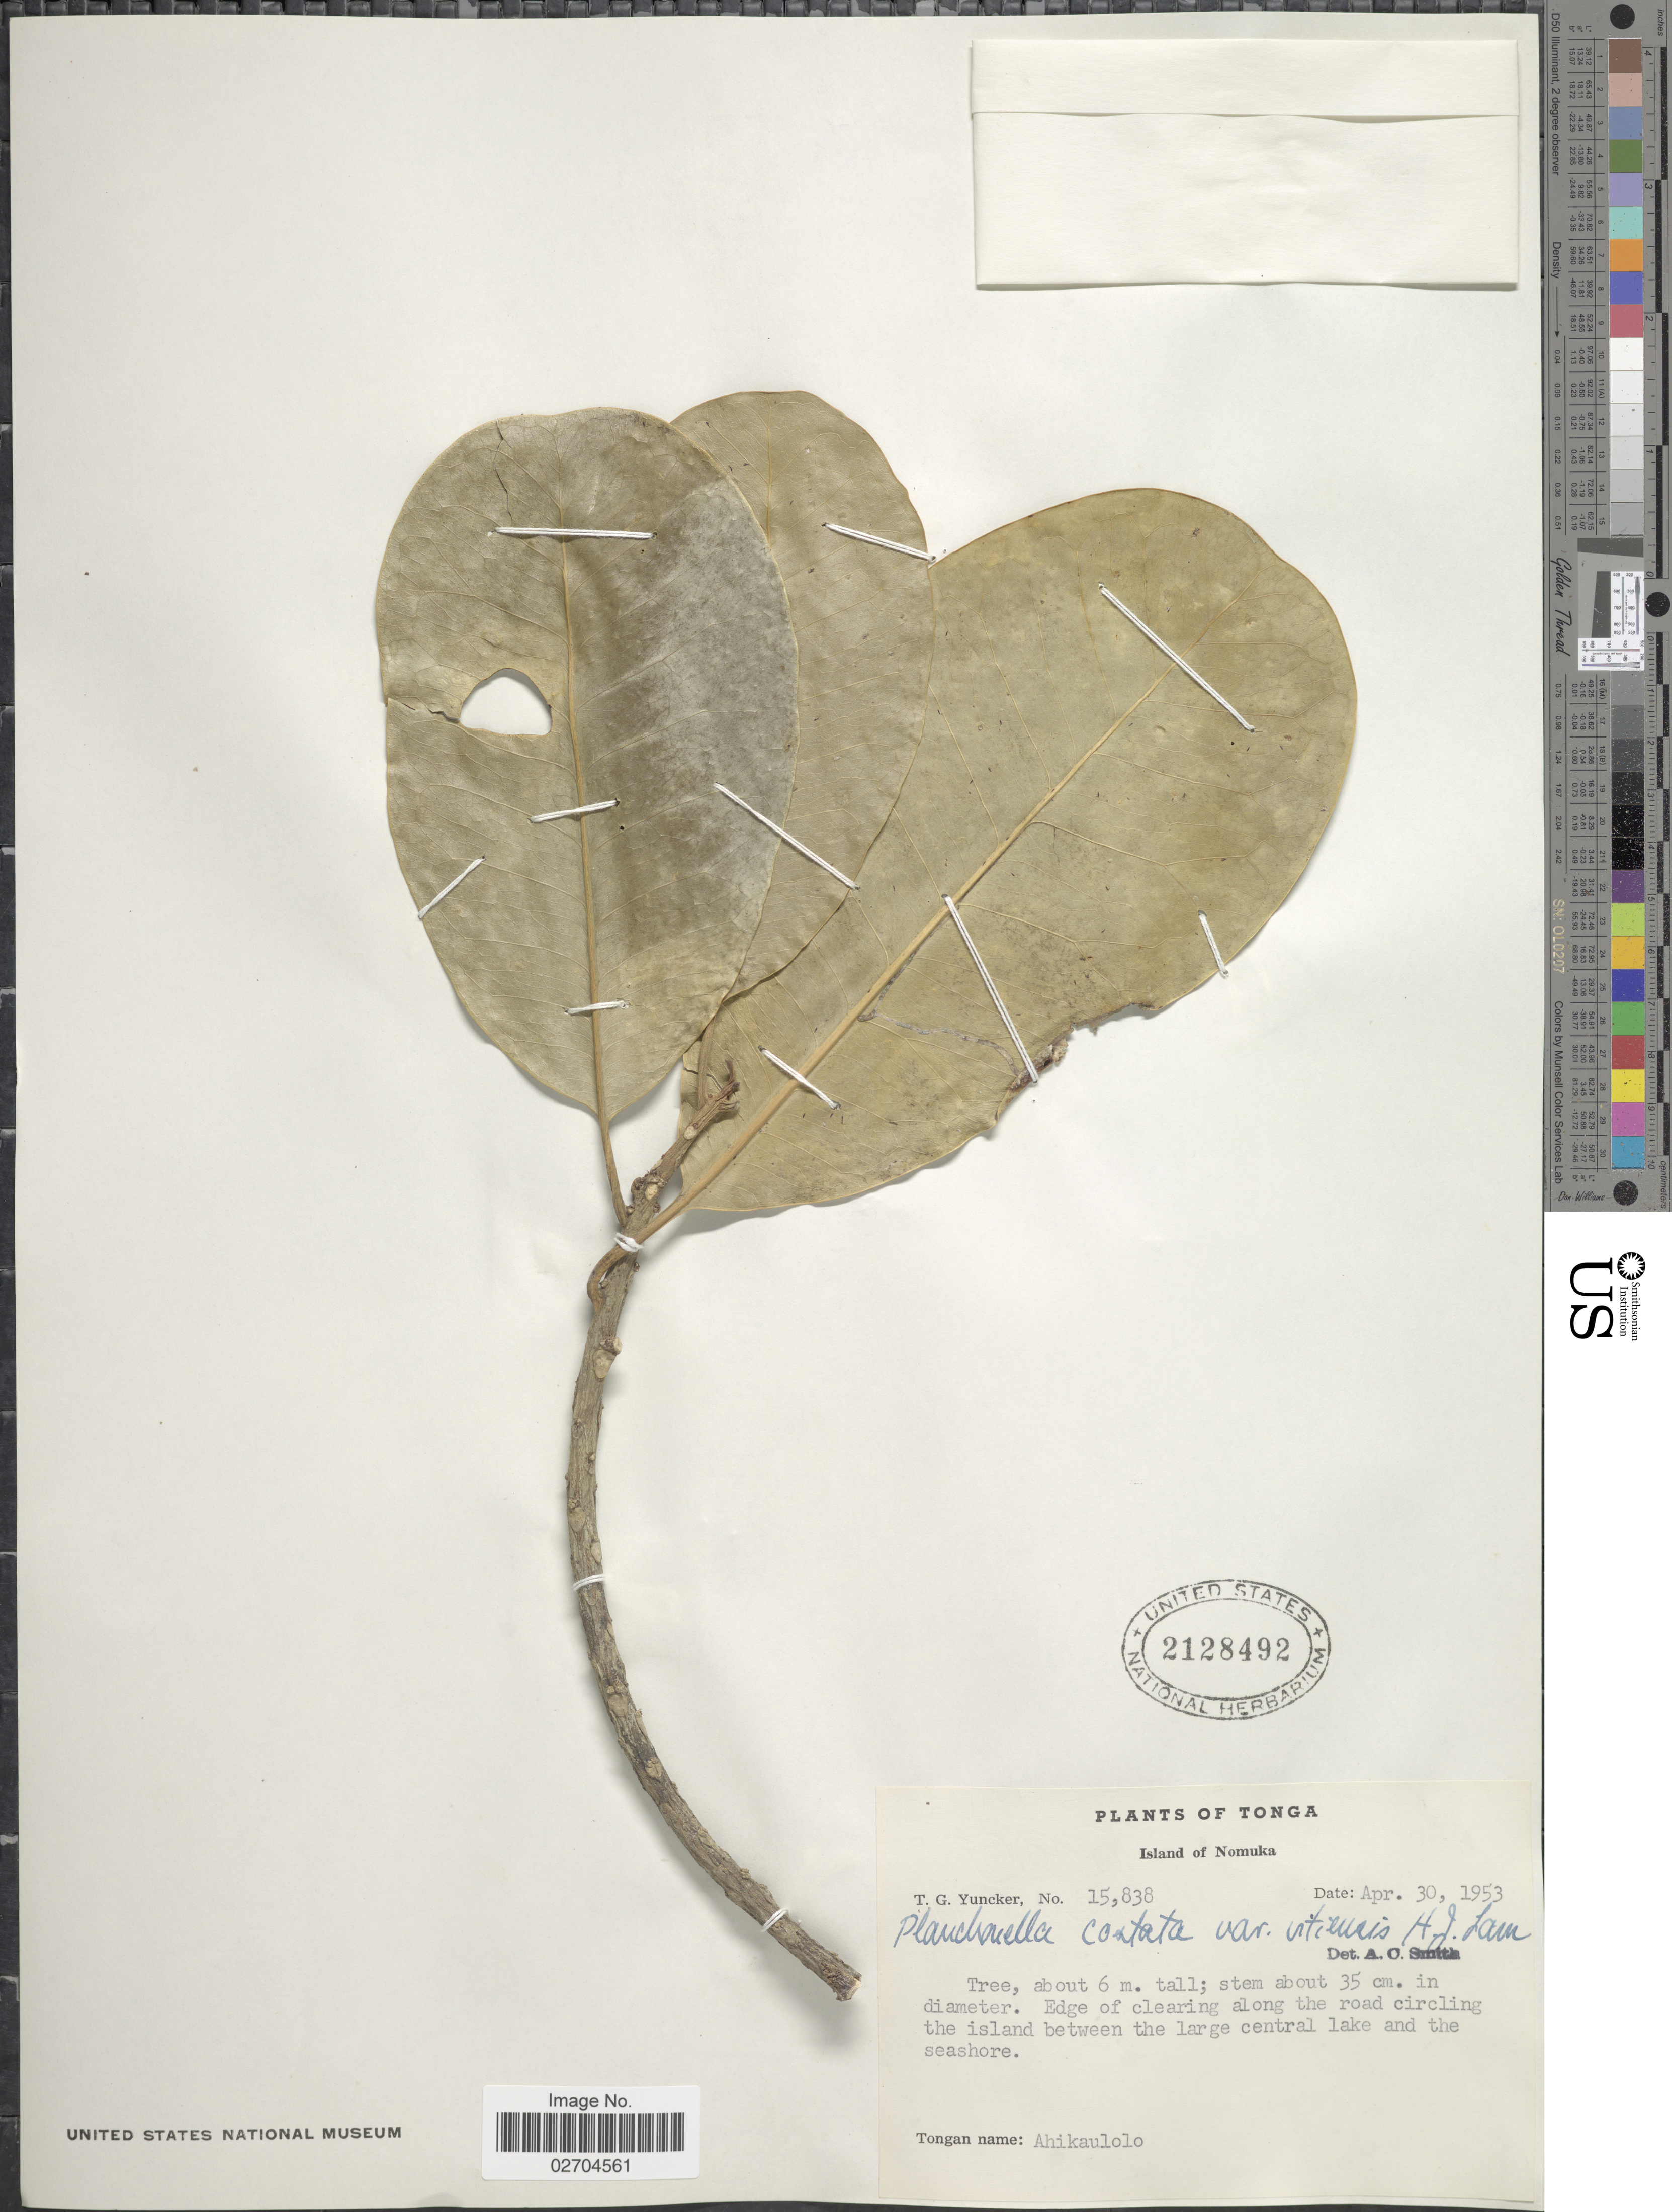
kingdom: Plantae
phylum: Tracheophyta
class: Magnoliopsida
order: Ericales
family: Sapotaceae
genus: Planchonella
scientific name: Planchonella costata var. vitiensis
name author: (A. Gray) H.J. Lam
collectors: T. G. Yuncker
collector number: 15838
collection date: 1953-04-30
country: Tonga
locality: Island of Nomuka, along the road circling the island between the large central lake and the seashore.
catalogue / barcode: US 2128492